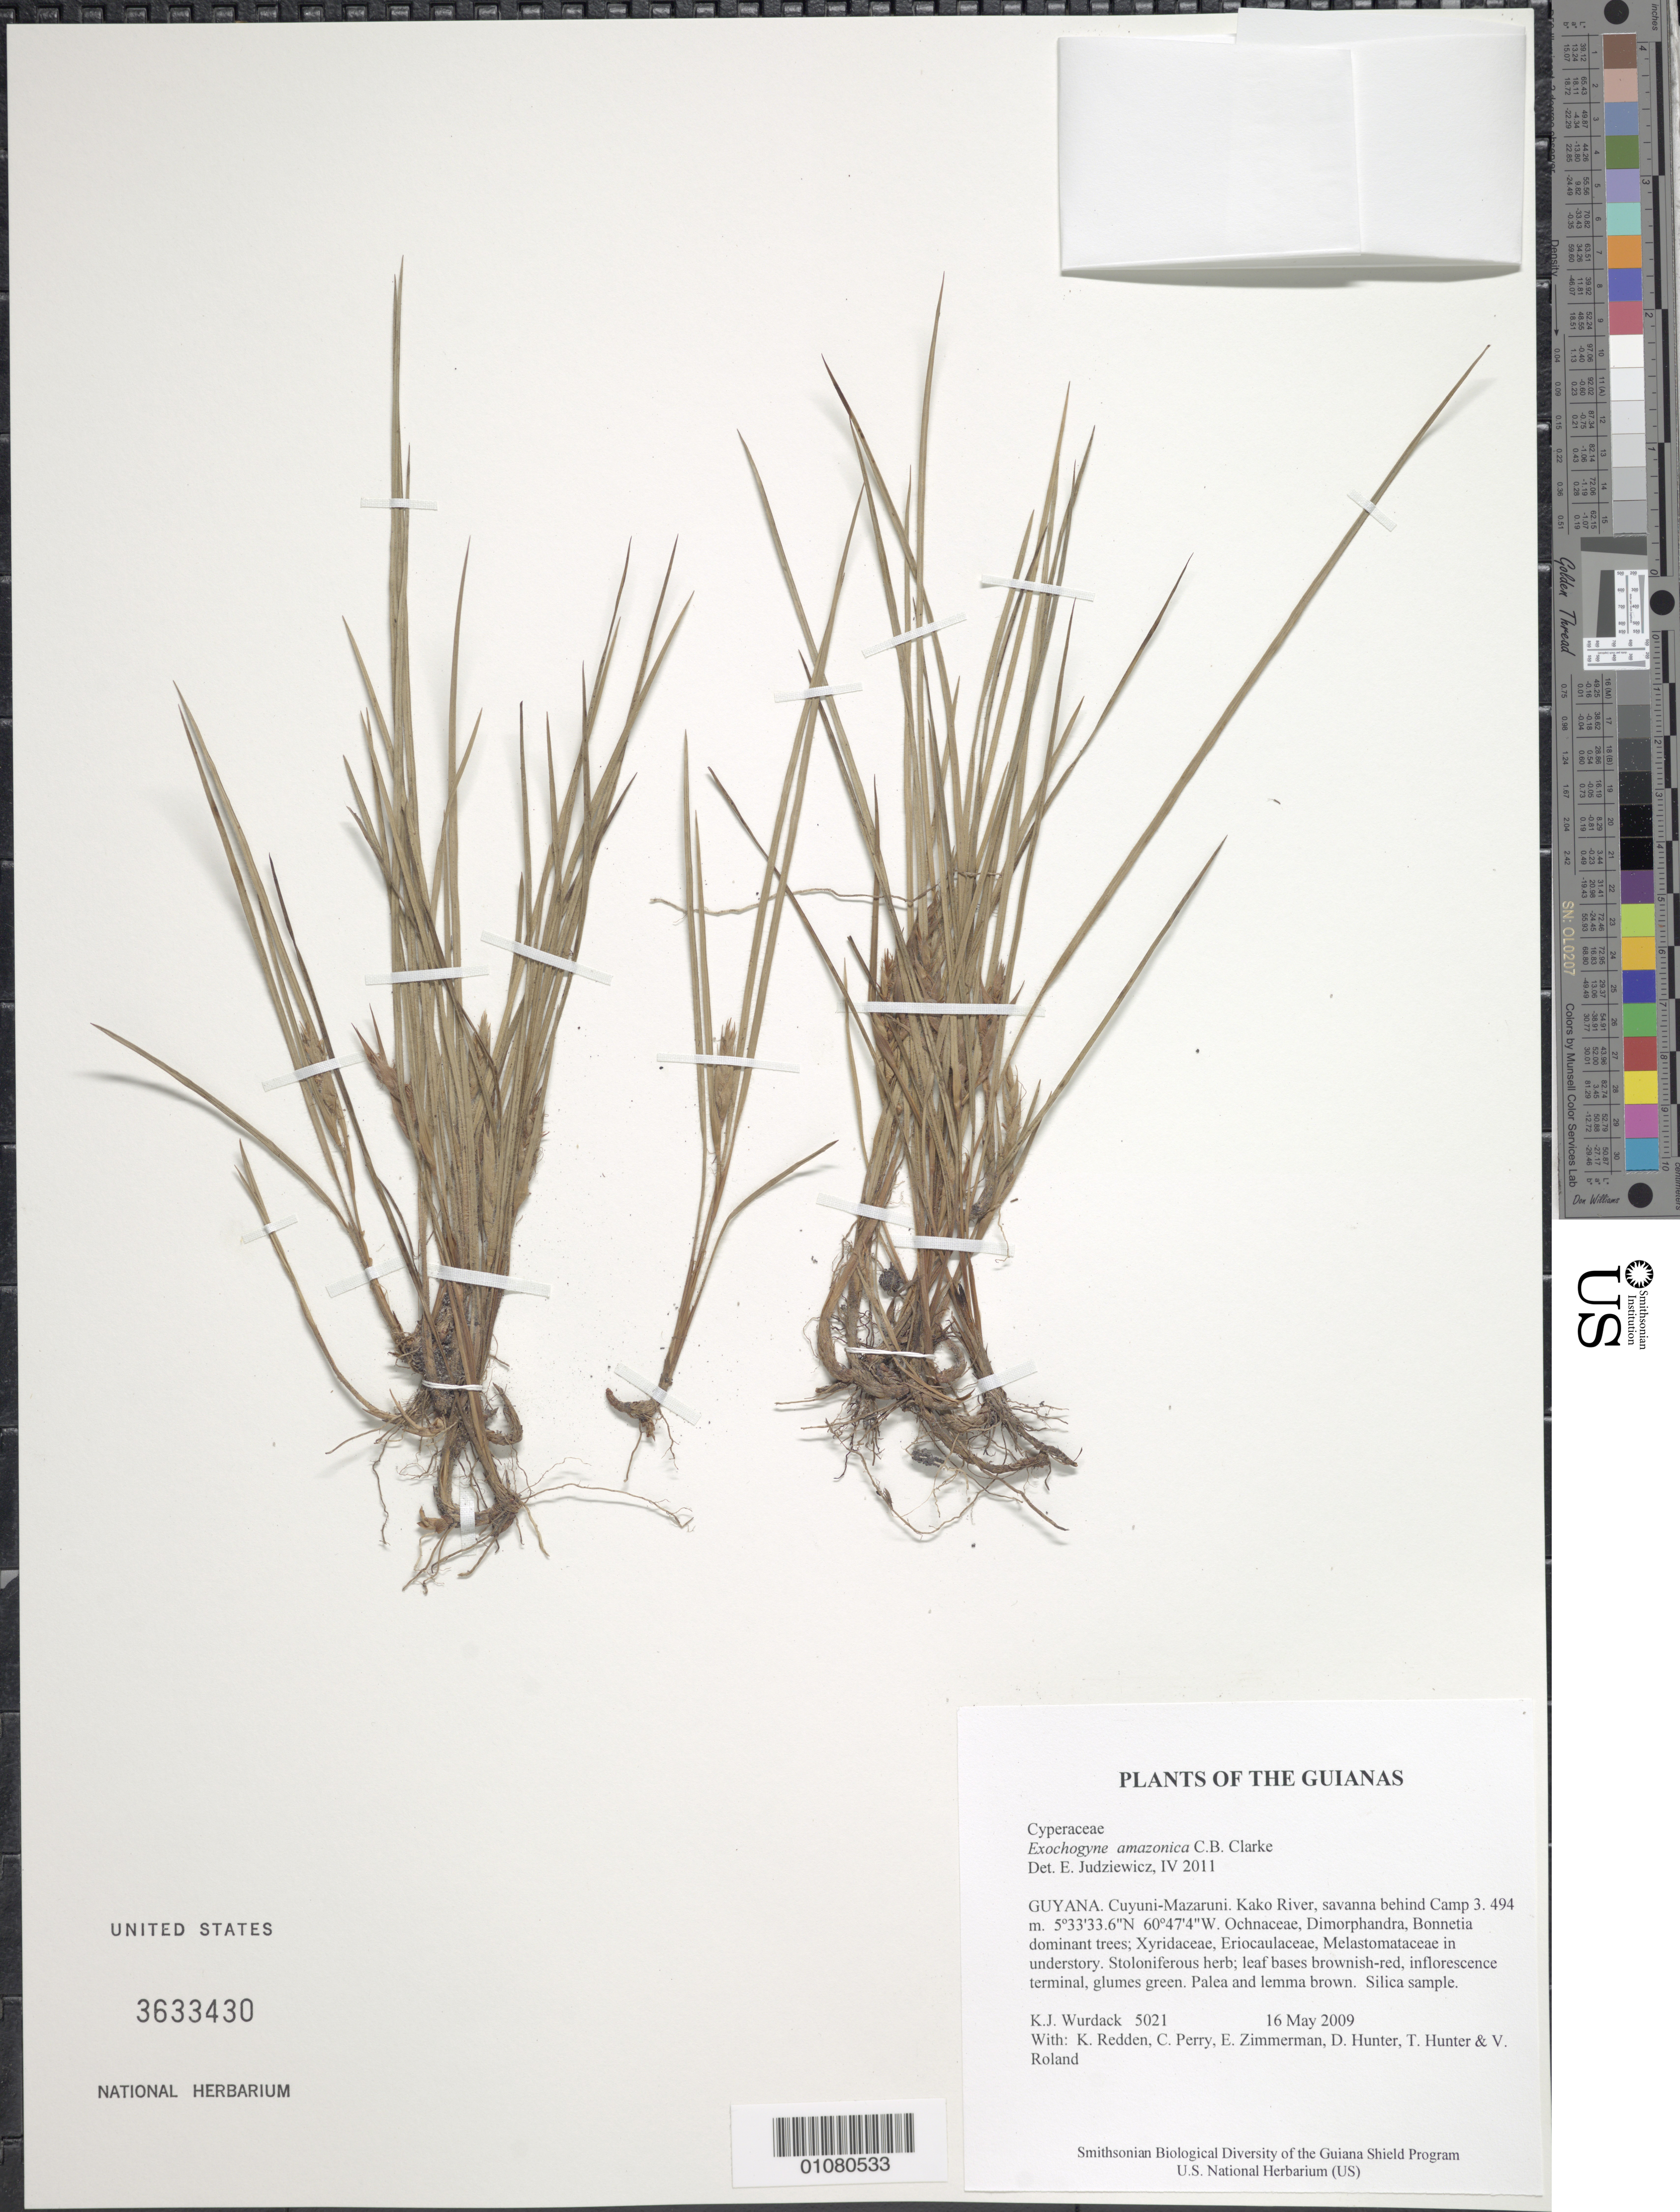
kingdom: Plantae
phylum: Tracheophyta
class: Liliopsida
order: Poales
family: Cyperaceae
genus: Exochogyne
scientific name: Exochogyne amazonica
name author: C.B. Clarke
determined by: Judziewicz, E. J.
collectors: K. Wurdack, K. M. Redden, C. Perry, E. Zimmerman, D. Hunter, T. Hunter & V. Roland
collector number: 5021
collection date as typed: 16 May 2009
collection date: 2009-05-16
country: Guyana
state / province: Cuyuni-Mazaruni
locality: Kako River, savanna behind Camp 5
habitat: Ochnaceae, Dimorphandra, Bonnetia dominant trees; Xyridaceae, Eriocaulaceae, Melastomataceae in understory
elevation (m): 494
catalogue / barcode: US 3633430